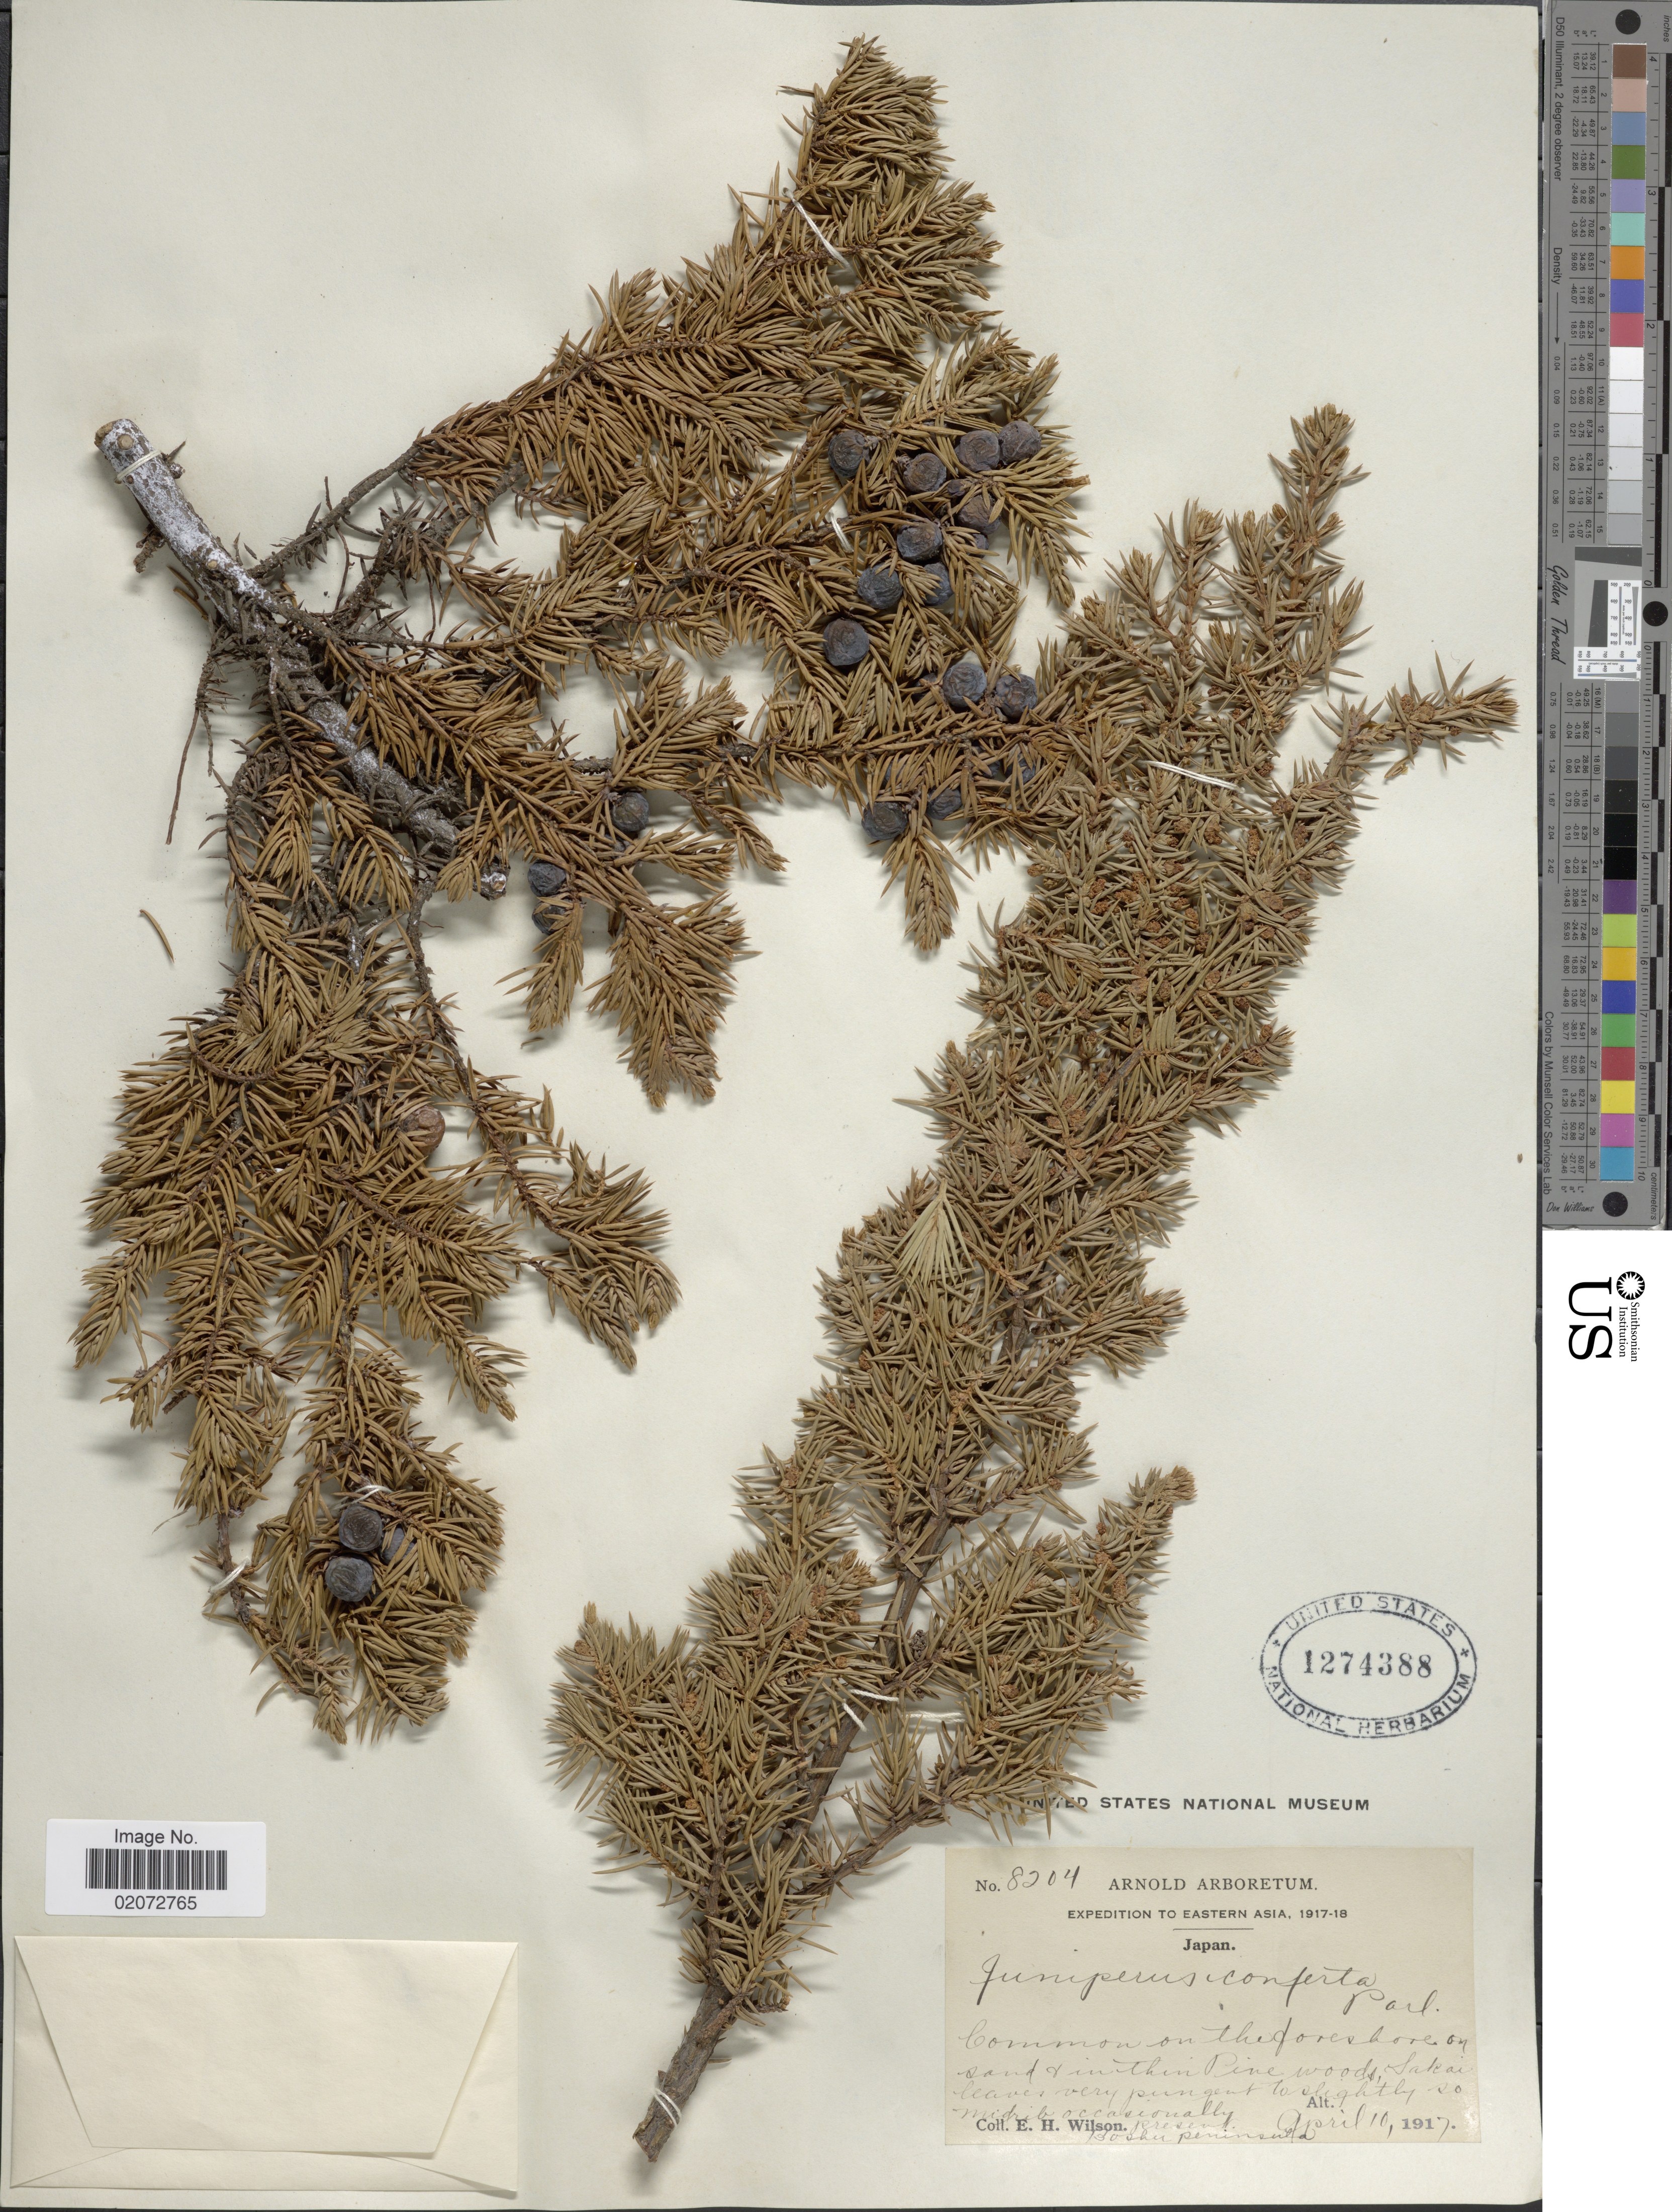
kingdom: Plantae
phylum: Tracheophyta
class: Pinopsida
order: Pinales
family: Cupressaceae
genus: Juniperus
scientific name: Juniperus conferta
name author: Parl.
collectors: E. Wilson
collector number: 8204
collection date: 1917-04-10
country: Japan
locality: Boshu Peninsula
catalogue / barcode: US 1274388